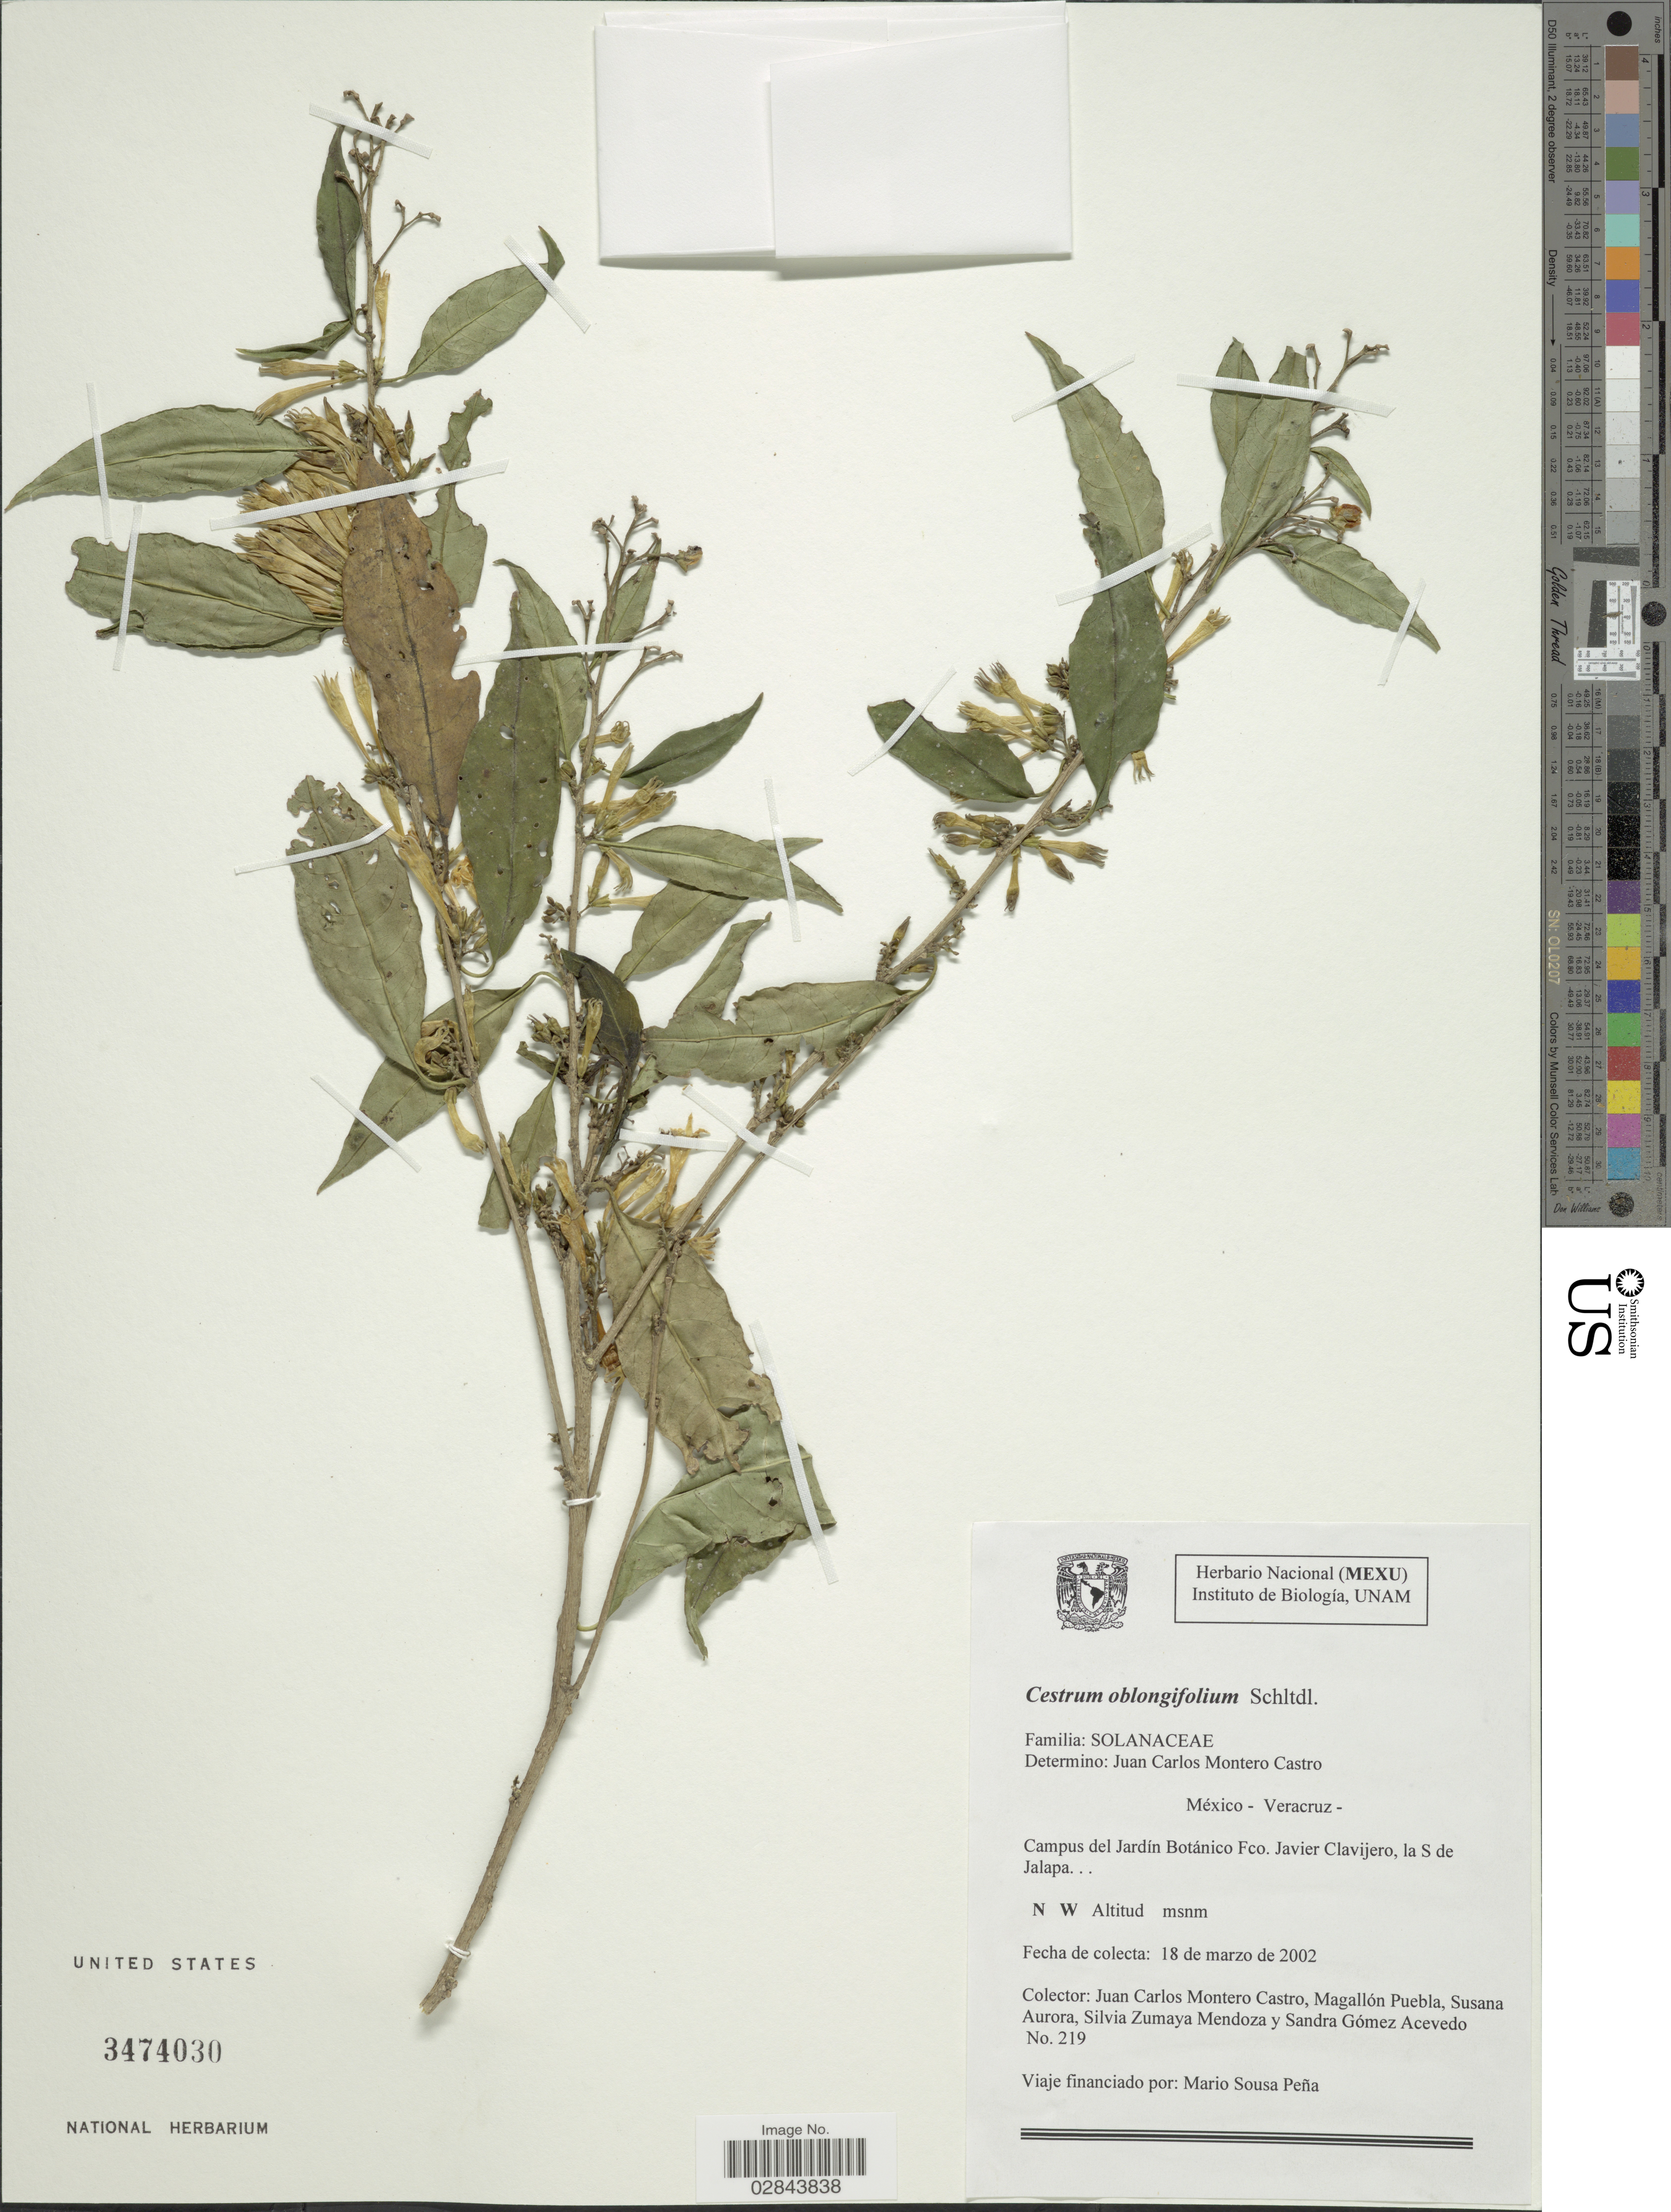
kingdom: Plantae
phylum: Tracheophyta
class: Magnoliopsida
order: Solanales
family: Solanaceae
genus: Cestrum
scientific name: Cestrum oblongifolium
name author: Schltdl.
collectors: J. Montero-Castro, M. Puebla, S. Mendoza & S. Acevedo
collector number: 219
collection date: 2002-03-18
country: Mexico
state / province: Veracruz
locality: Veracruz. Campus del Jardín Botánico Fco. Javier Clavijero, la S de Jalapa.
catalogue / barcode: US 3474030